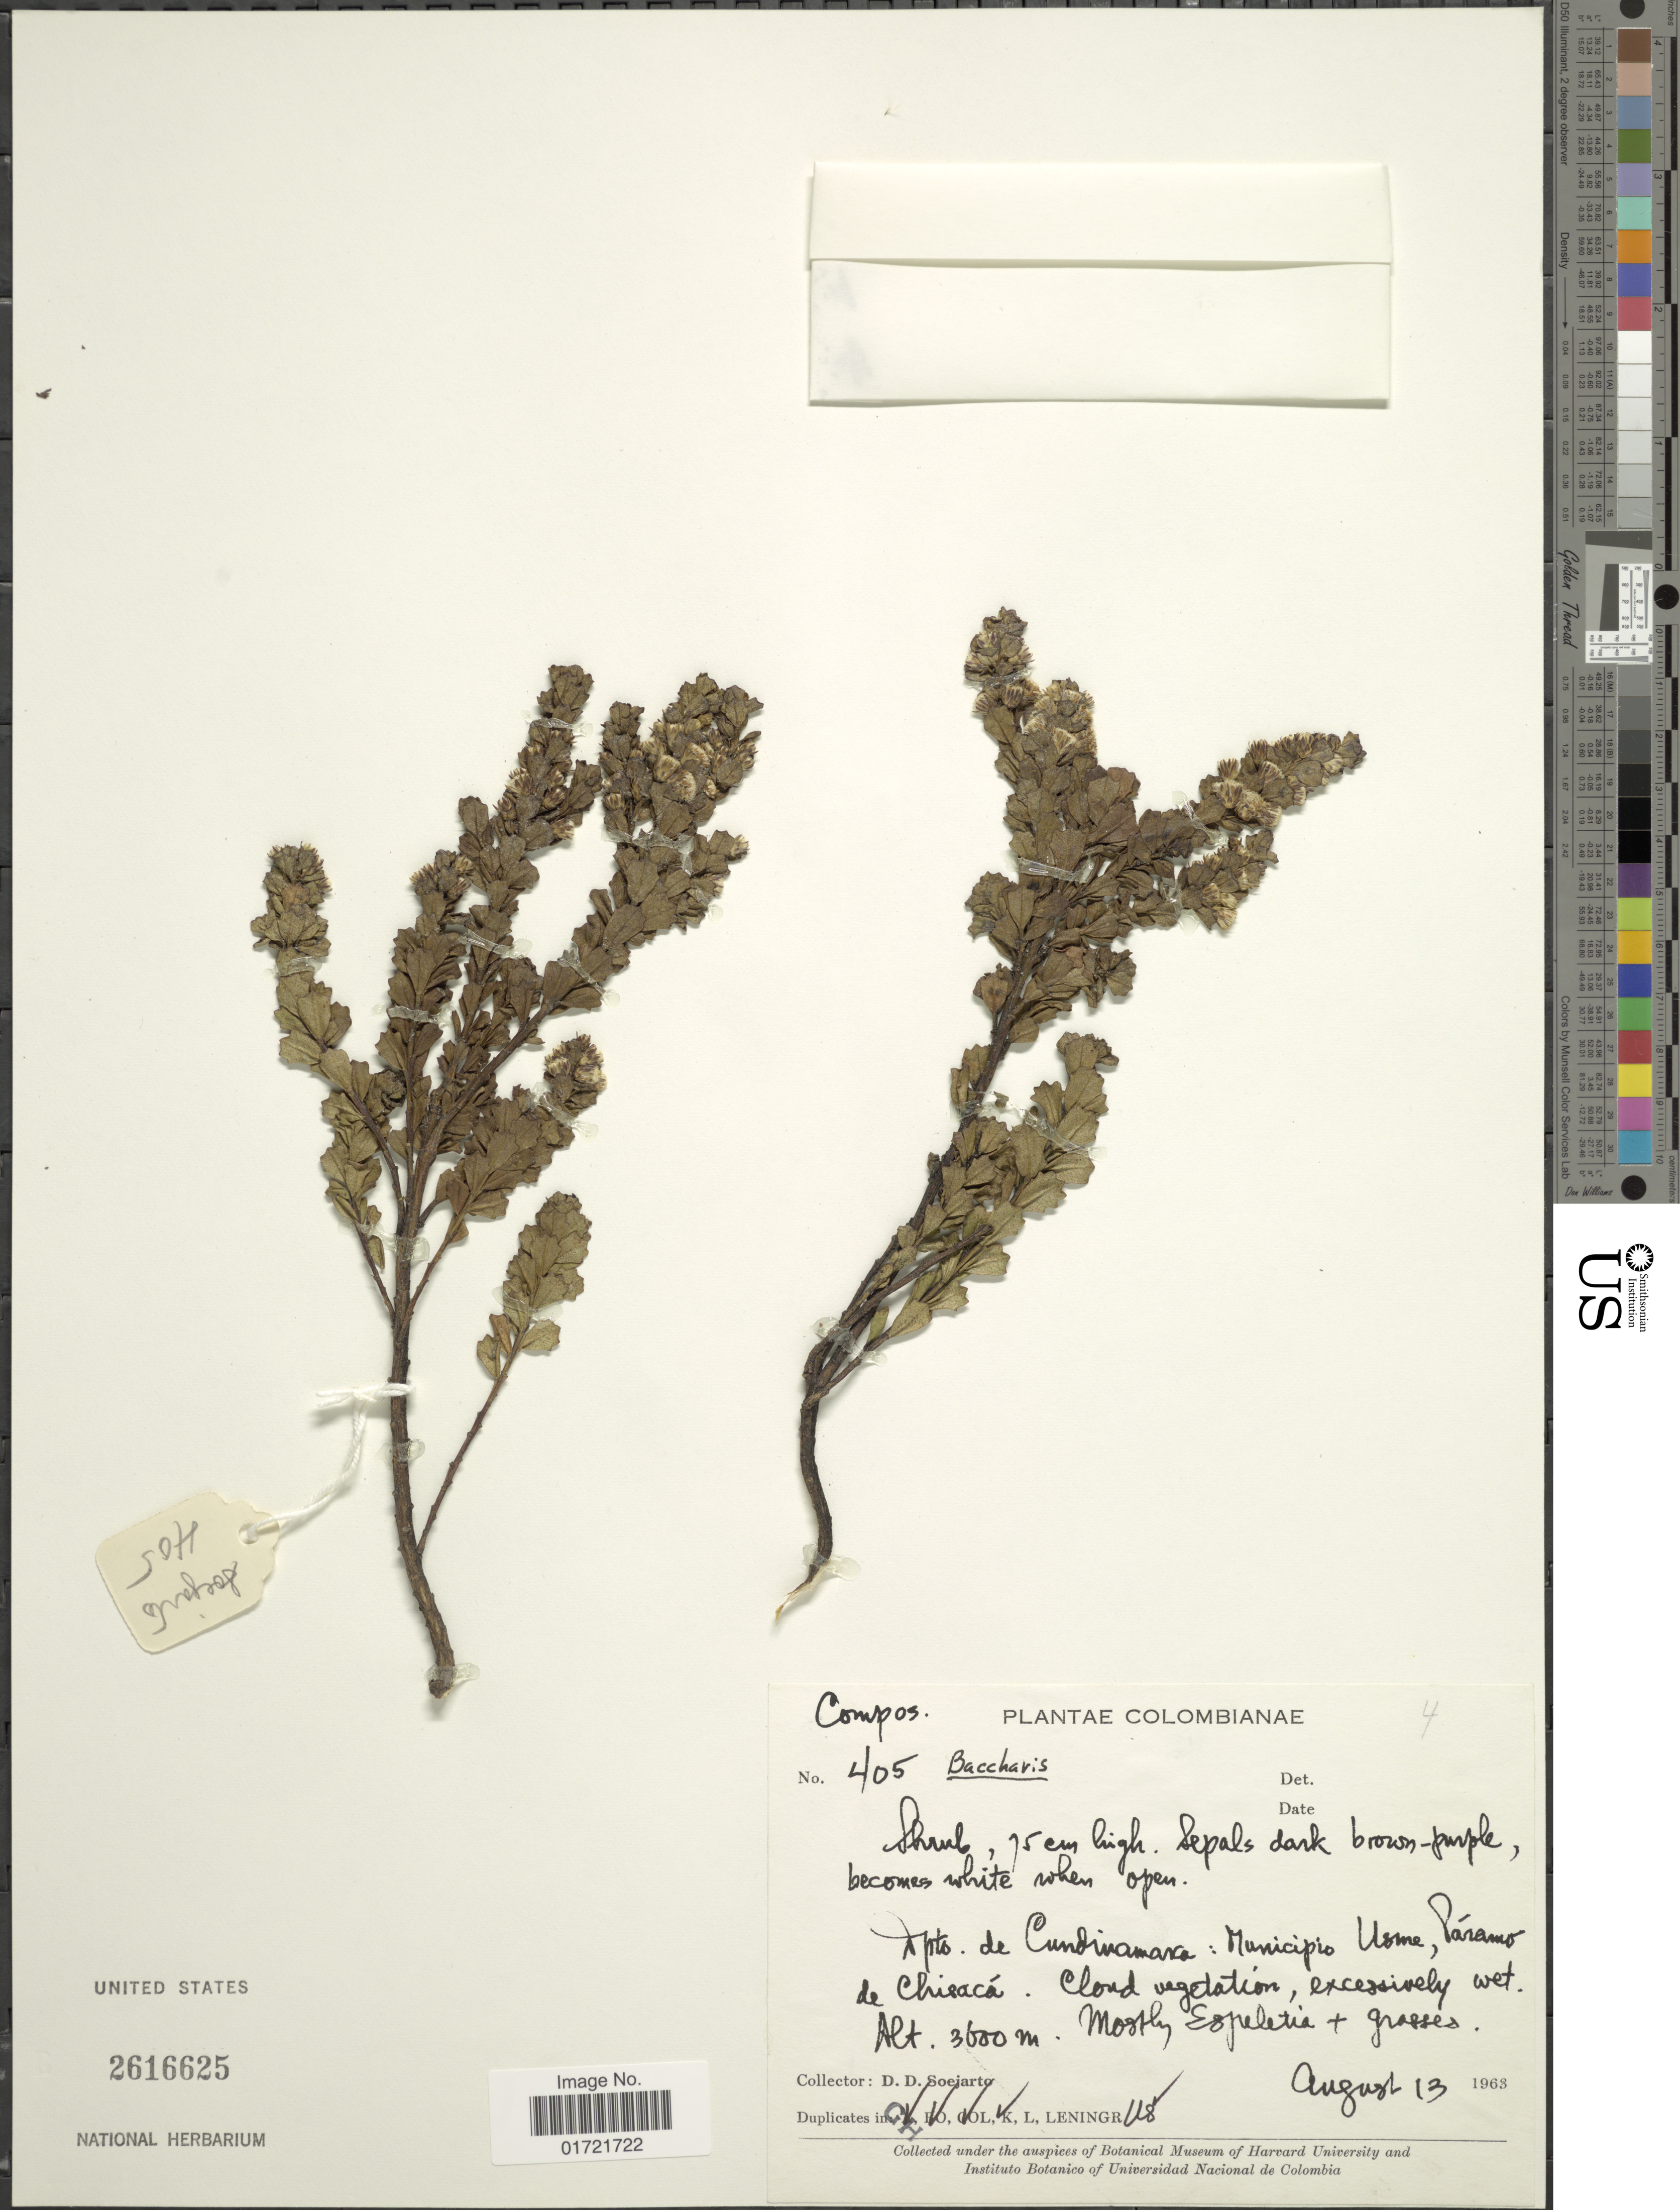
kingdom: Plantae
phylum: Tracheophyta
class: Magnoliopsida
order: Asterales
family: Asteraceae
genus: Baccharis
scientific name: Baccharis sp.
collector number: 405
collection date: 1963-08-13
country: Colombia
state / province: Cundinamarca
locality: Dpto. de Cundinamarca: Municipio Usme, Paramo de Chisaca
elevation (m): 3600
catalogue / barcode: US 2616625